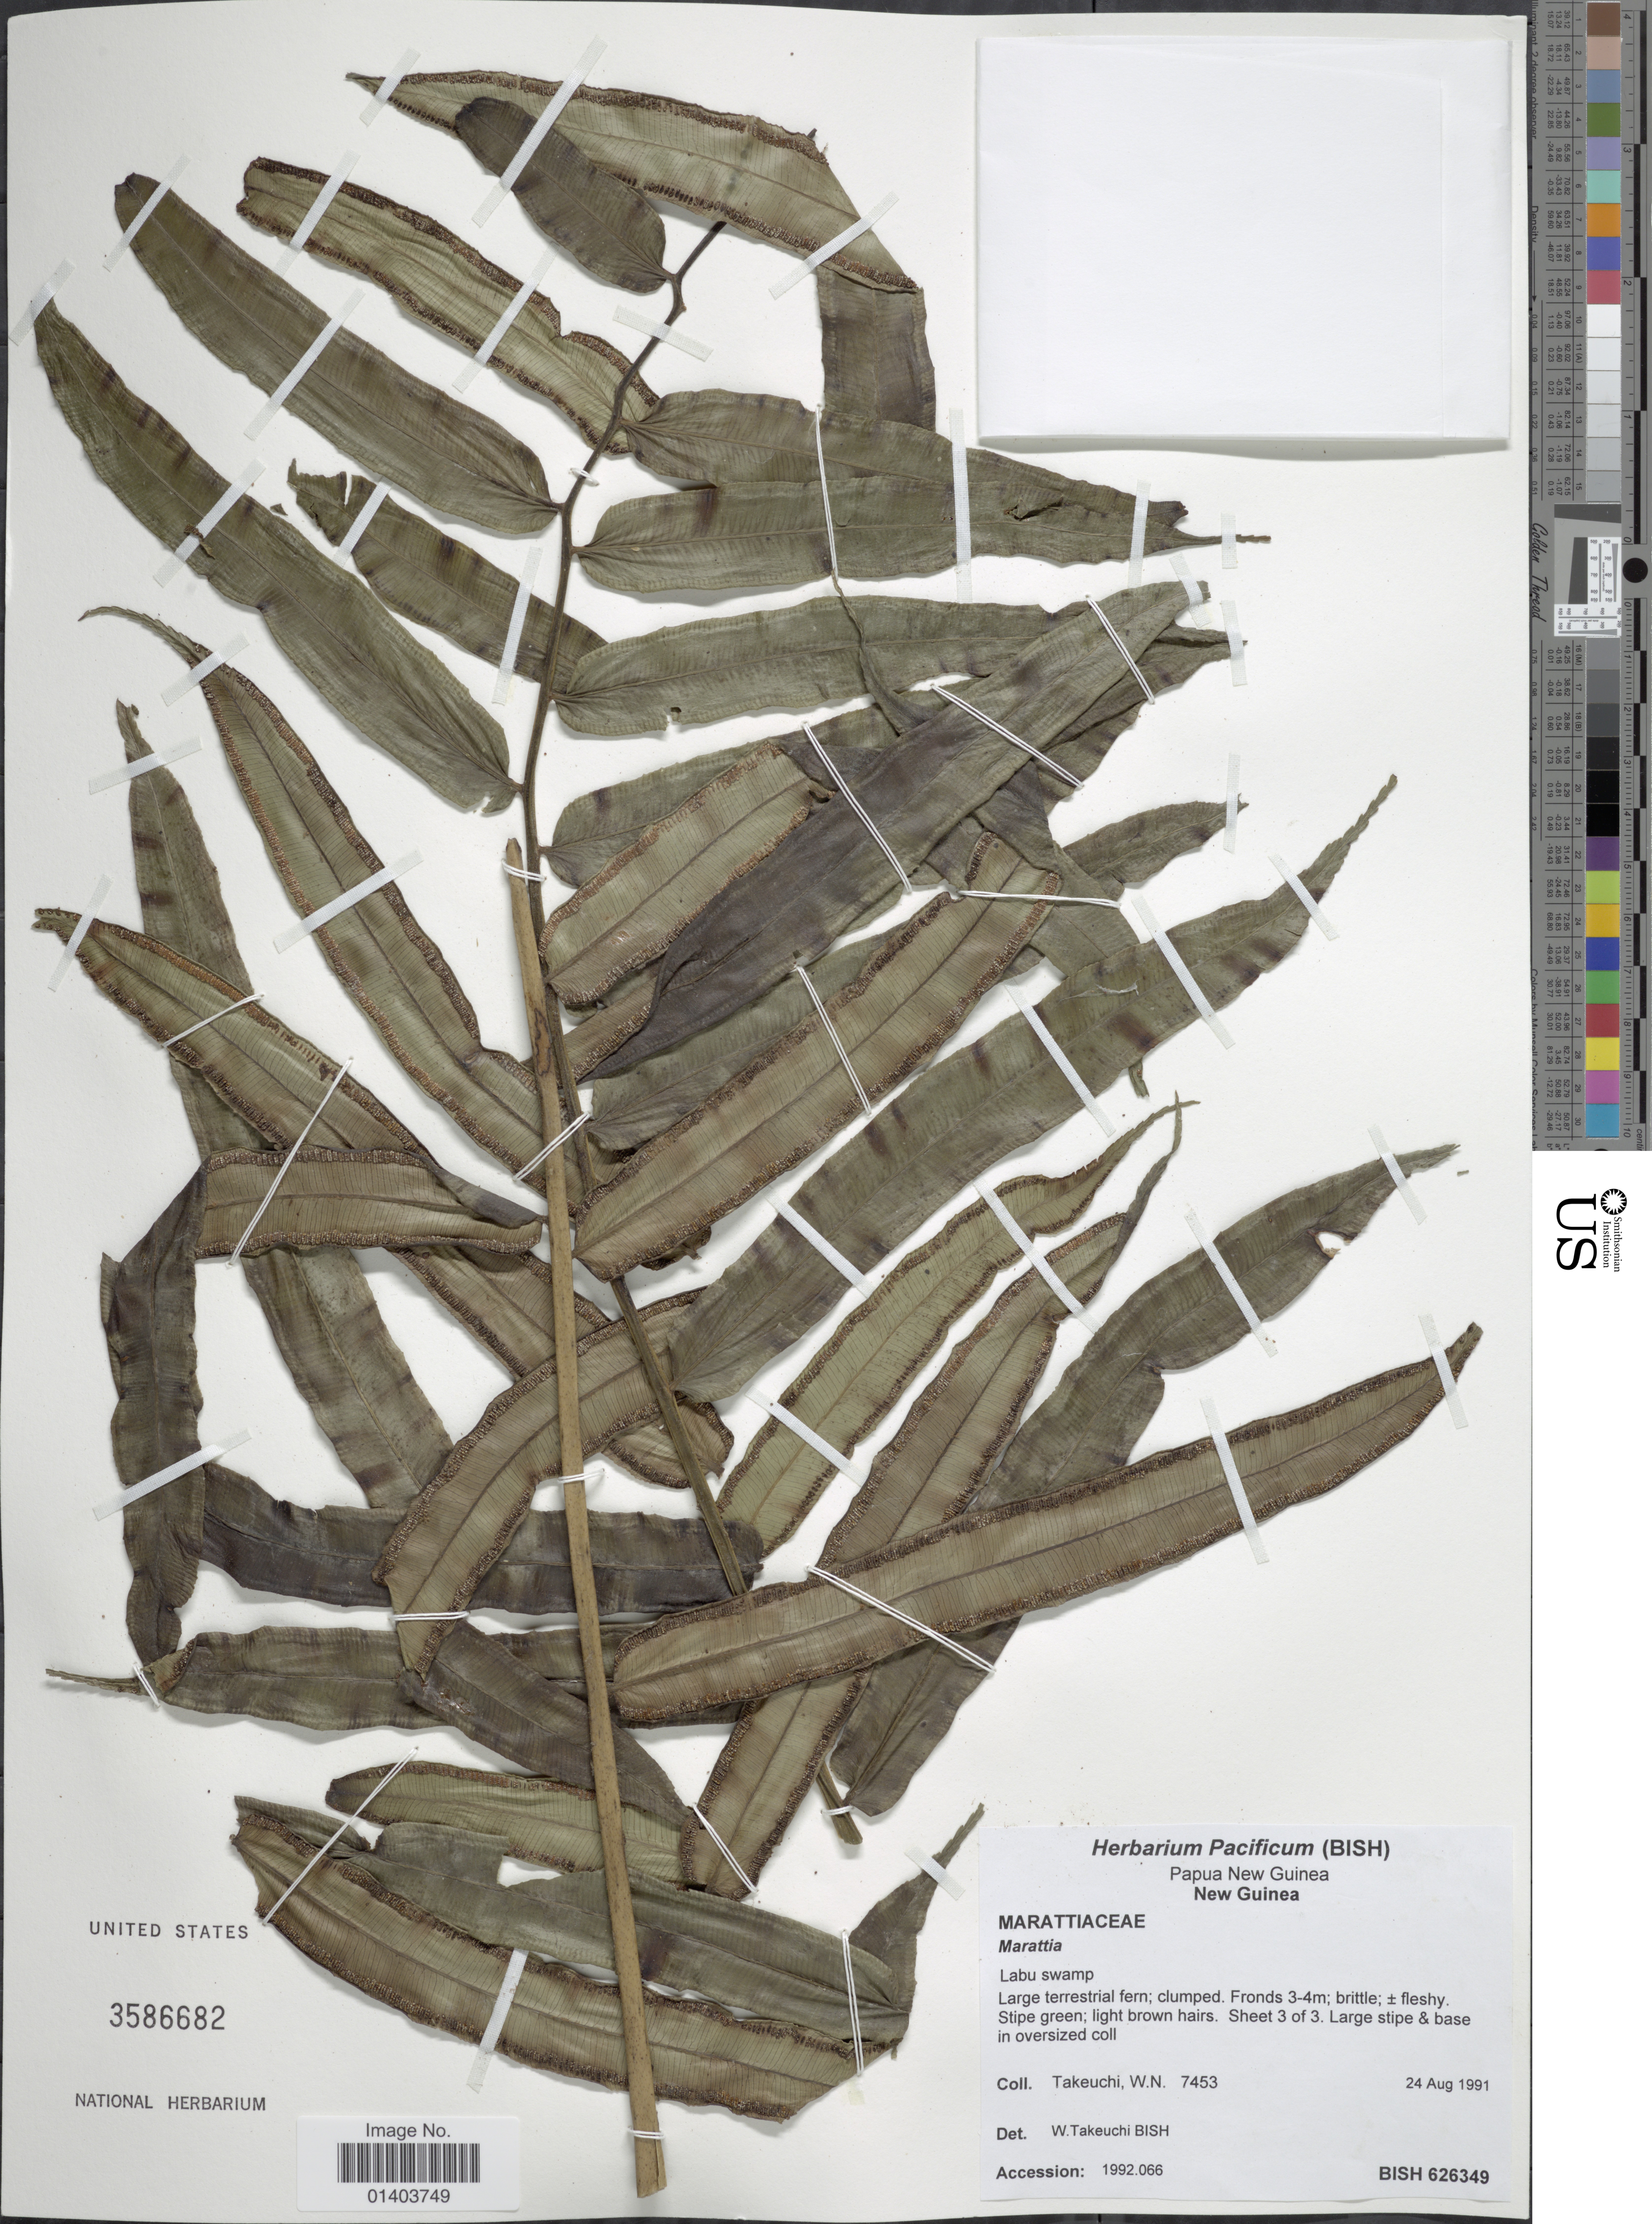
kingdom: Plantae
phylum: Tracheophyta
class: Polypodiopsida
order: Marattiales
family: Marattiaceae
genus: Ptisana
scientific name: Ptisana sp.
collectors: W. Takeuchi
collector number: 7453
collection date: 1991-08-24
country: Papua New Guinea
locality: New Guinea, Labu swamp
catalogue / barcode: US 3586682